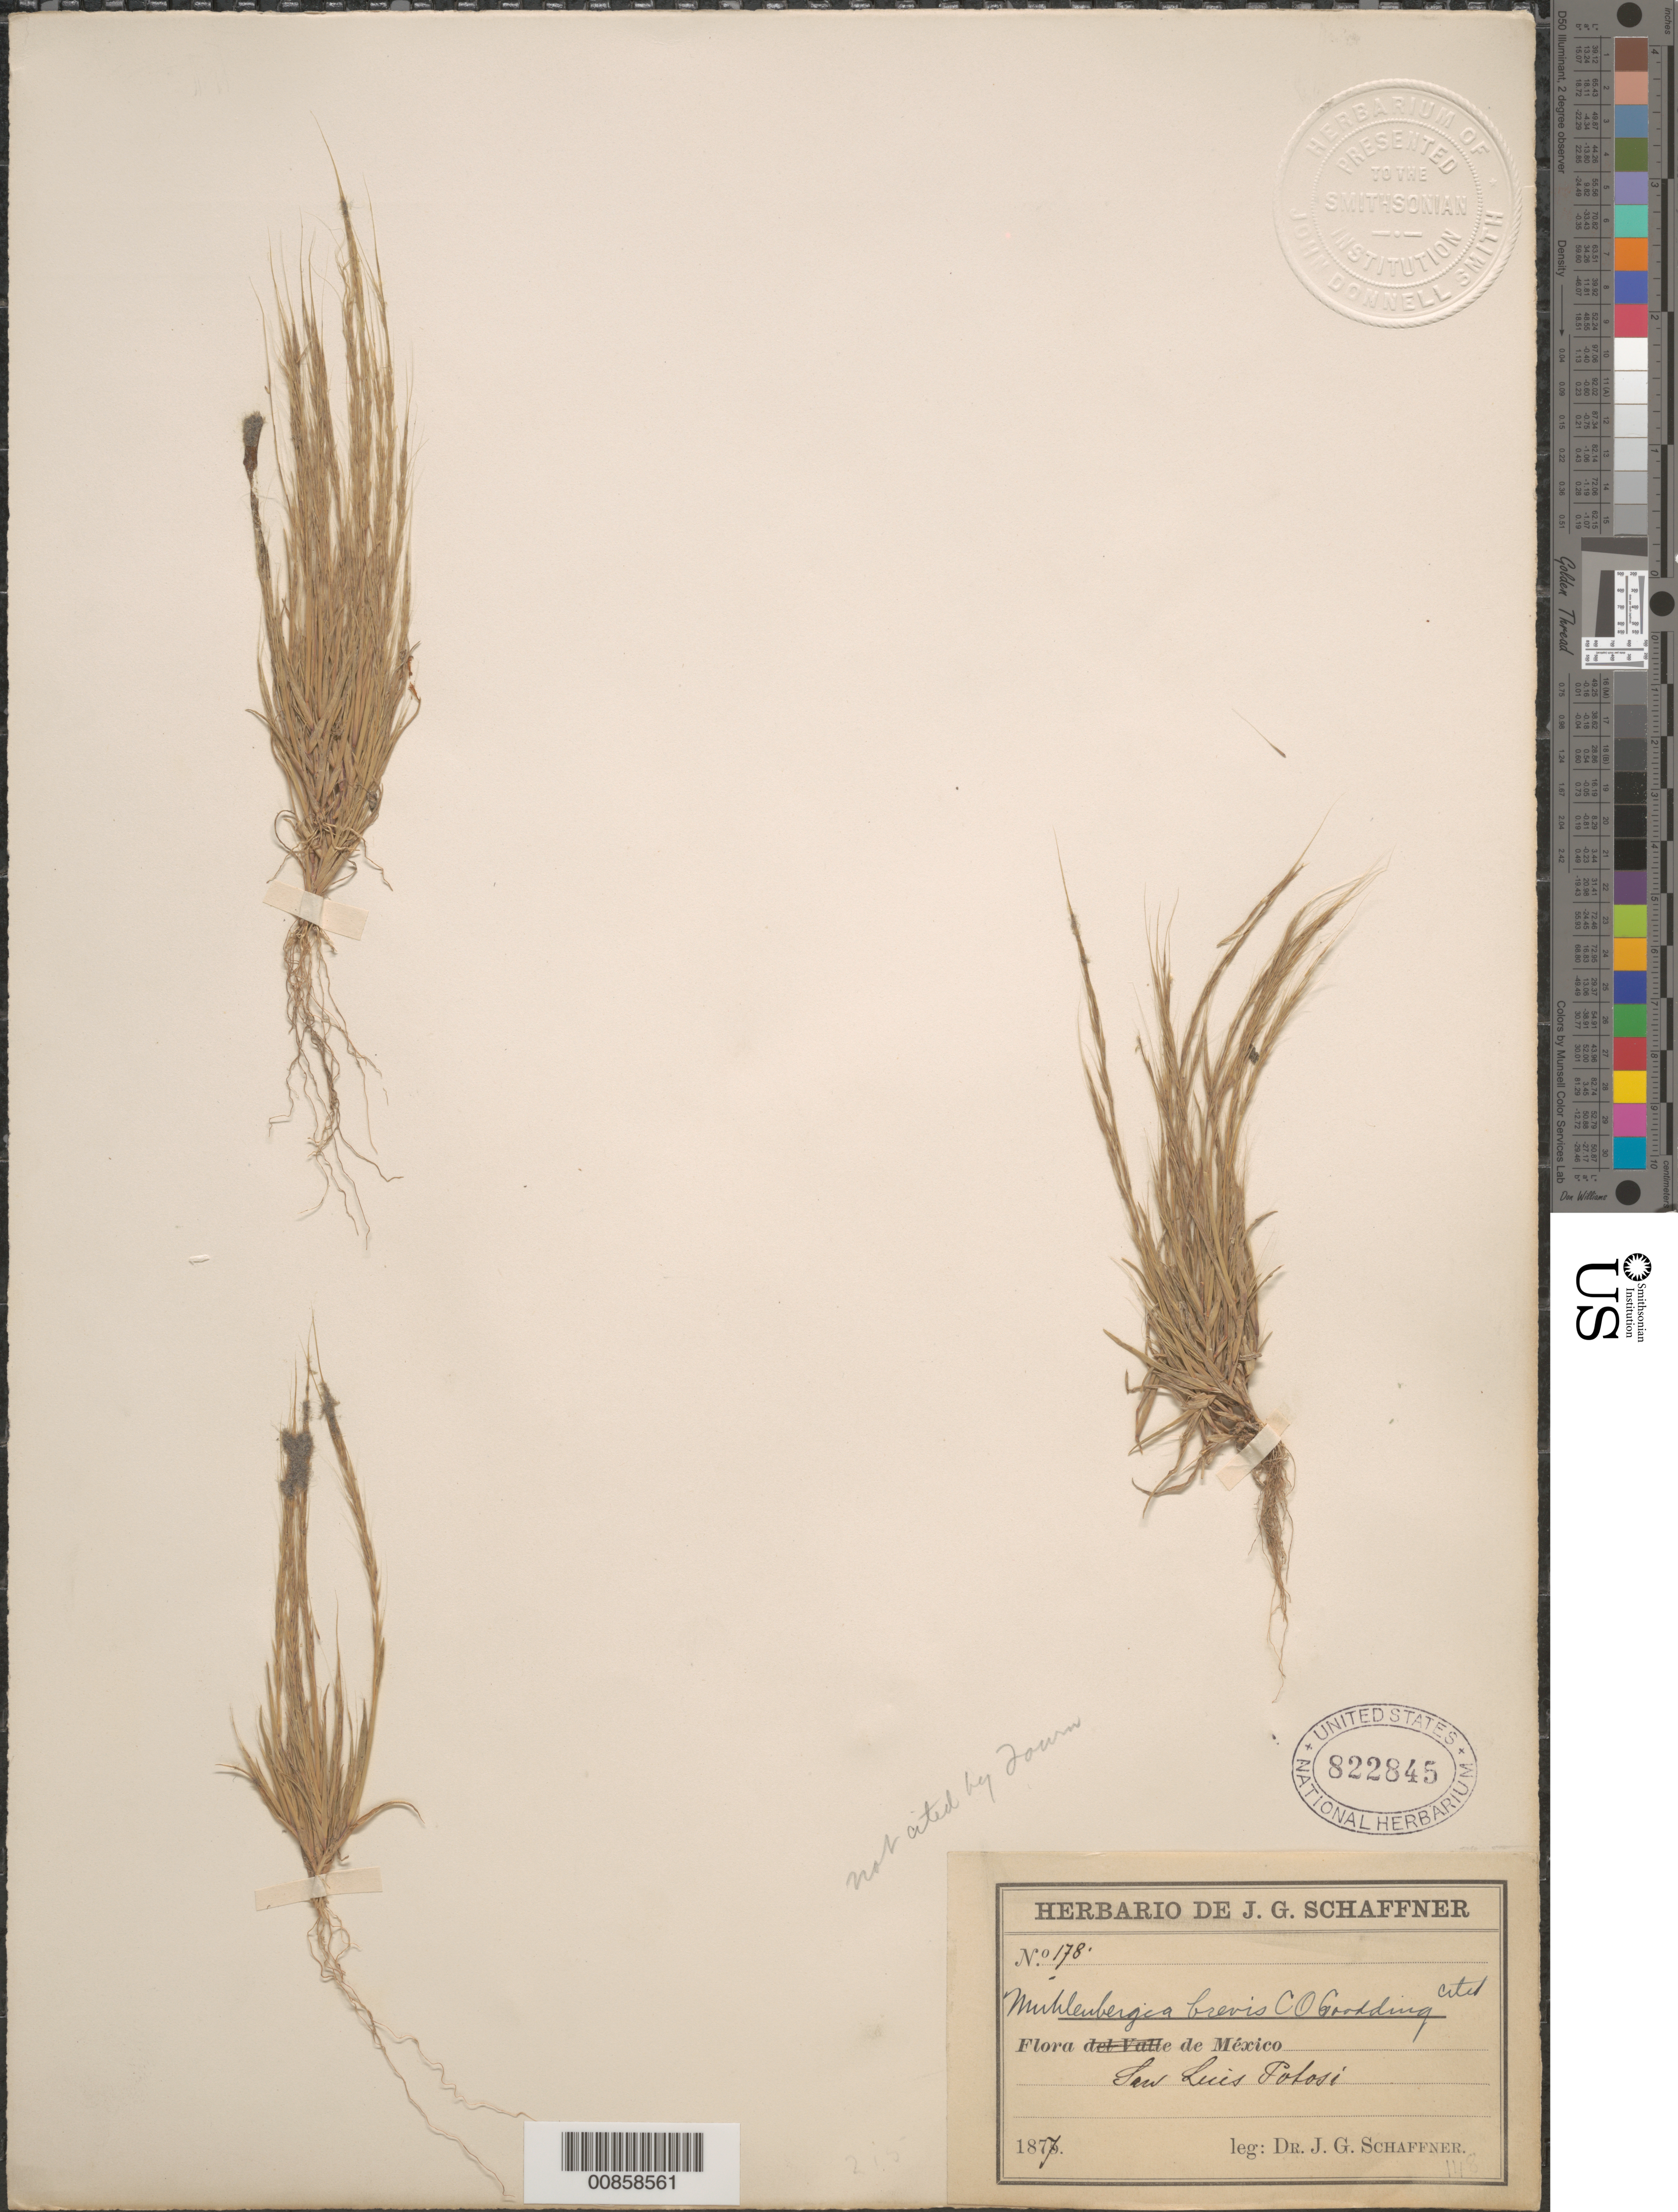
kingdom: Plantae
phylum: Tracheophyta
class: Liliopsida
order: Poales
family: Poaceae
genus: Muhlenbergia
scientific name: Muhlenbergia brevis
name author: C.O. Goodd.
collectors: J. G. Schaffner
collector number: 178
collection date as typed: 1878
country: Mexico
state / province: San Luis Potosi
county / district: San Luis Potosi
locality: San Luis Potosi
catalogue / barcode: US 822845